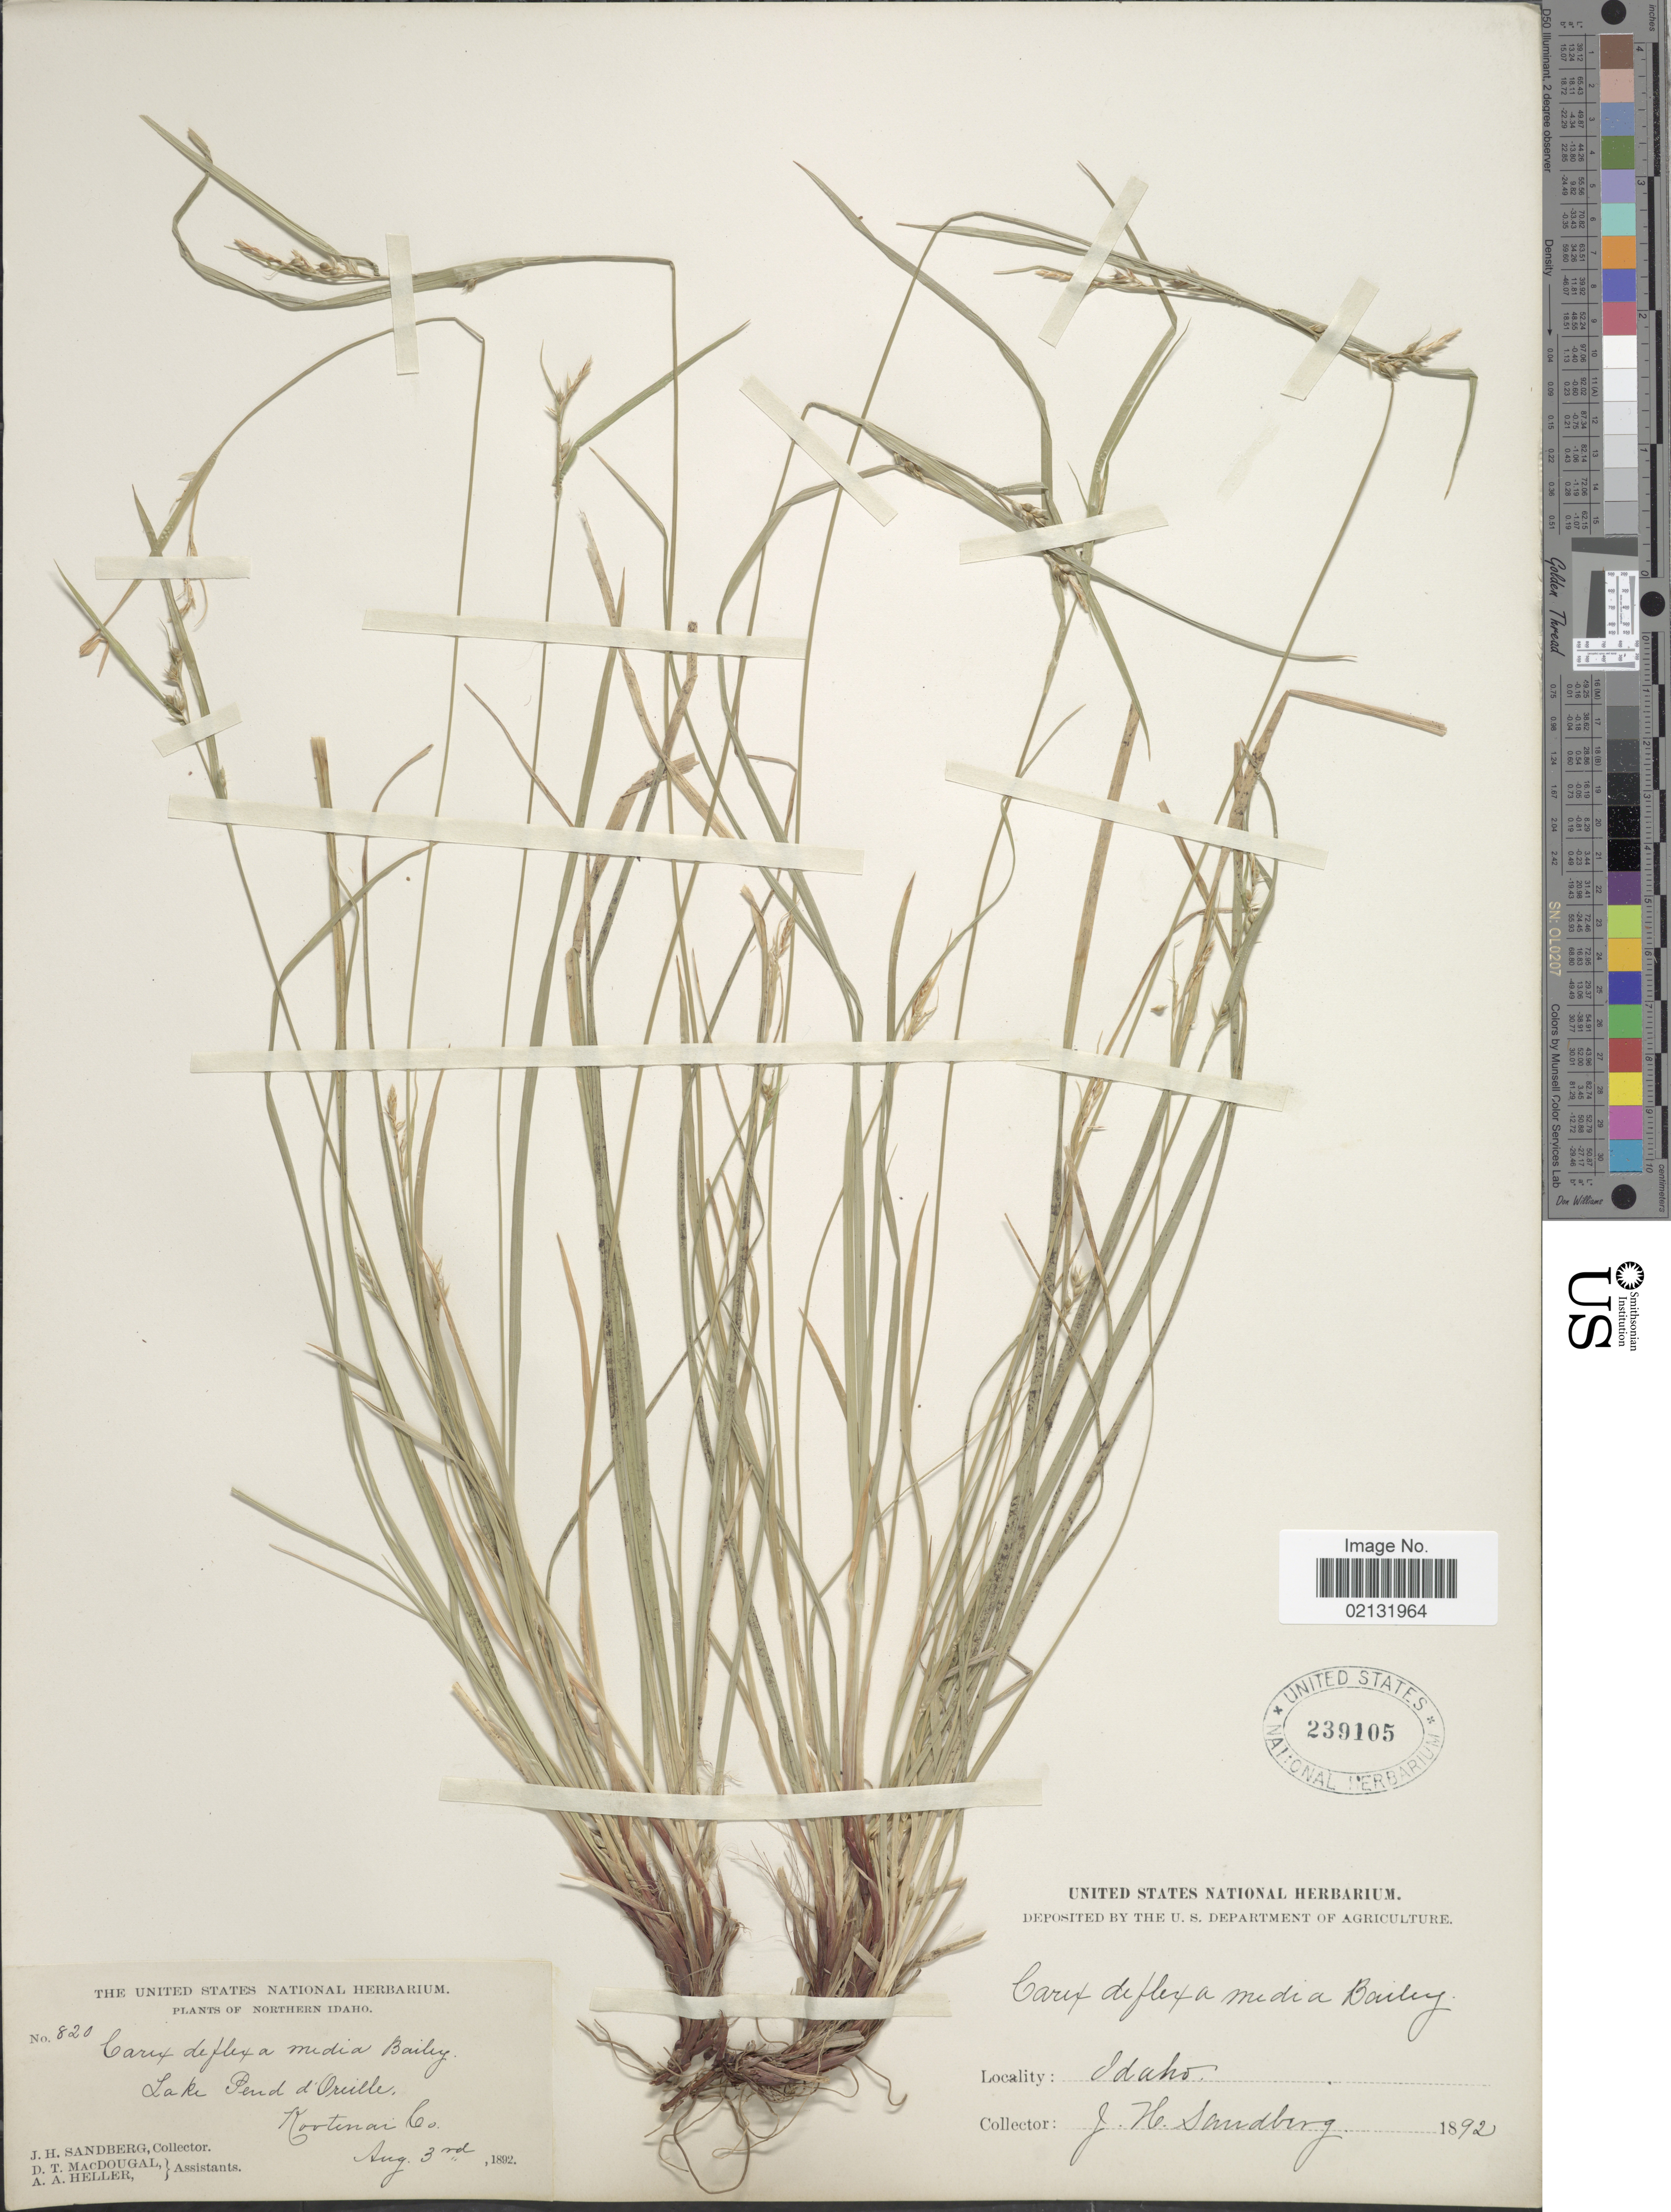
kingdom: Plantae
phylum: Tracheophyta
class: Liliopsida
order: Poales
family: Cyperaceae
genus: Carex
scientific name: Carex rossii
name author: Boott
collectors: J. H. Sandberg, D. T. MacDougal & A. A. Heller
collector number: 820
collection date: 1892-08-03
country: United States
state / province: Idaho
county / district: Kootenai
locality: Lake Pend d'Oreille. Northern Idaho.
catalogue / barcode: US 239105